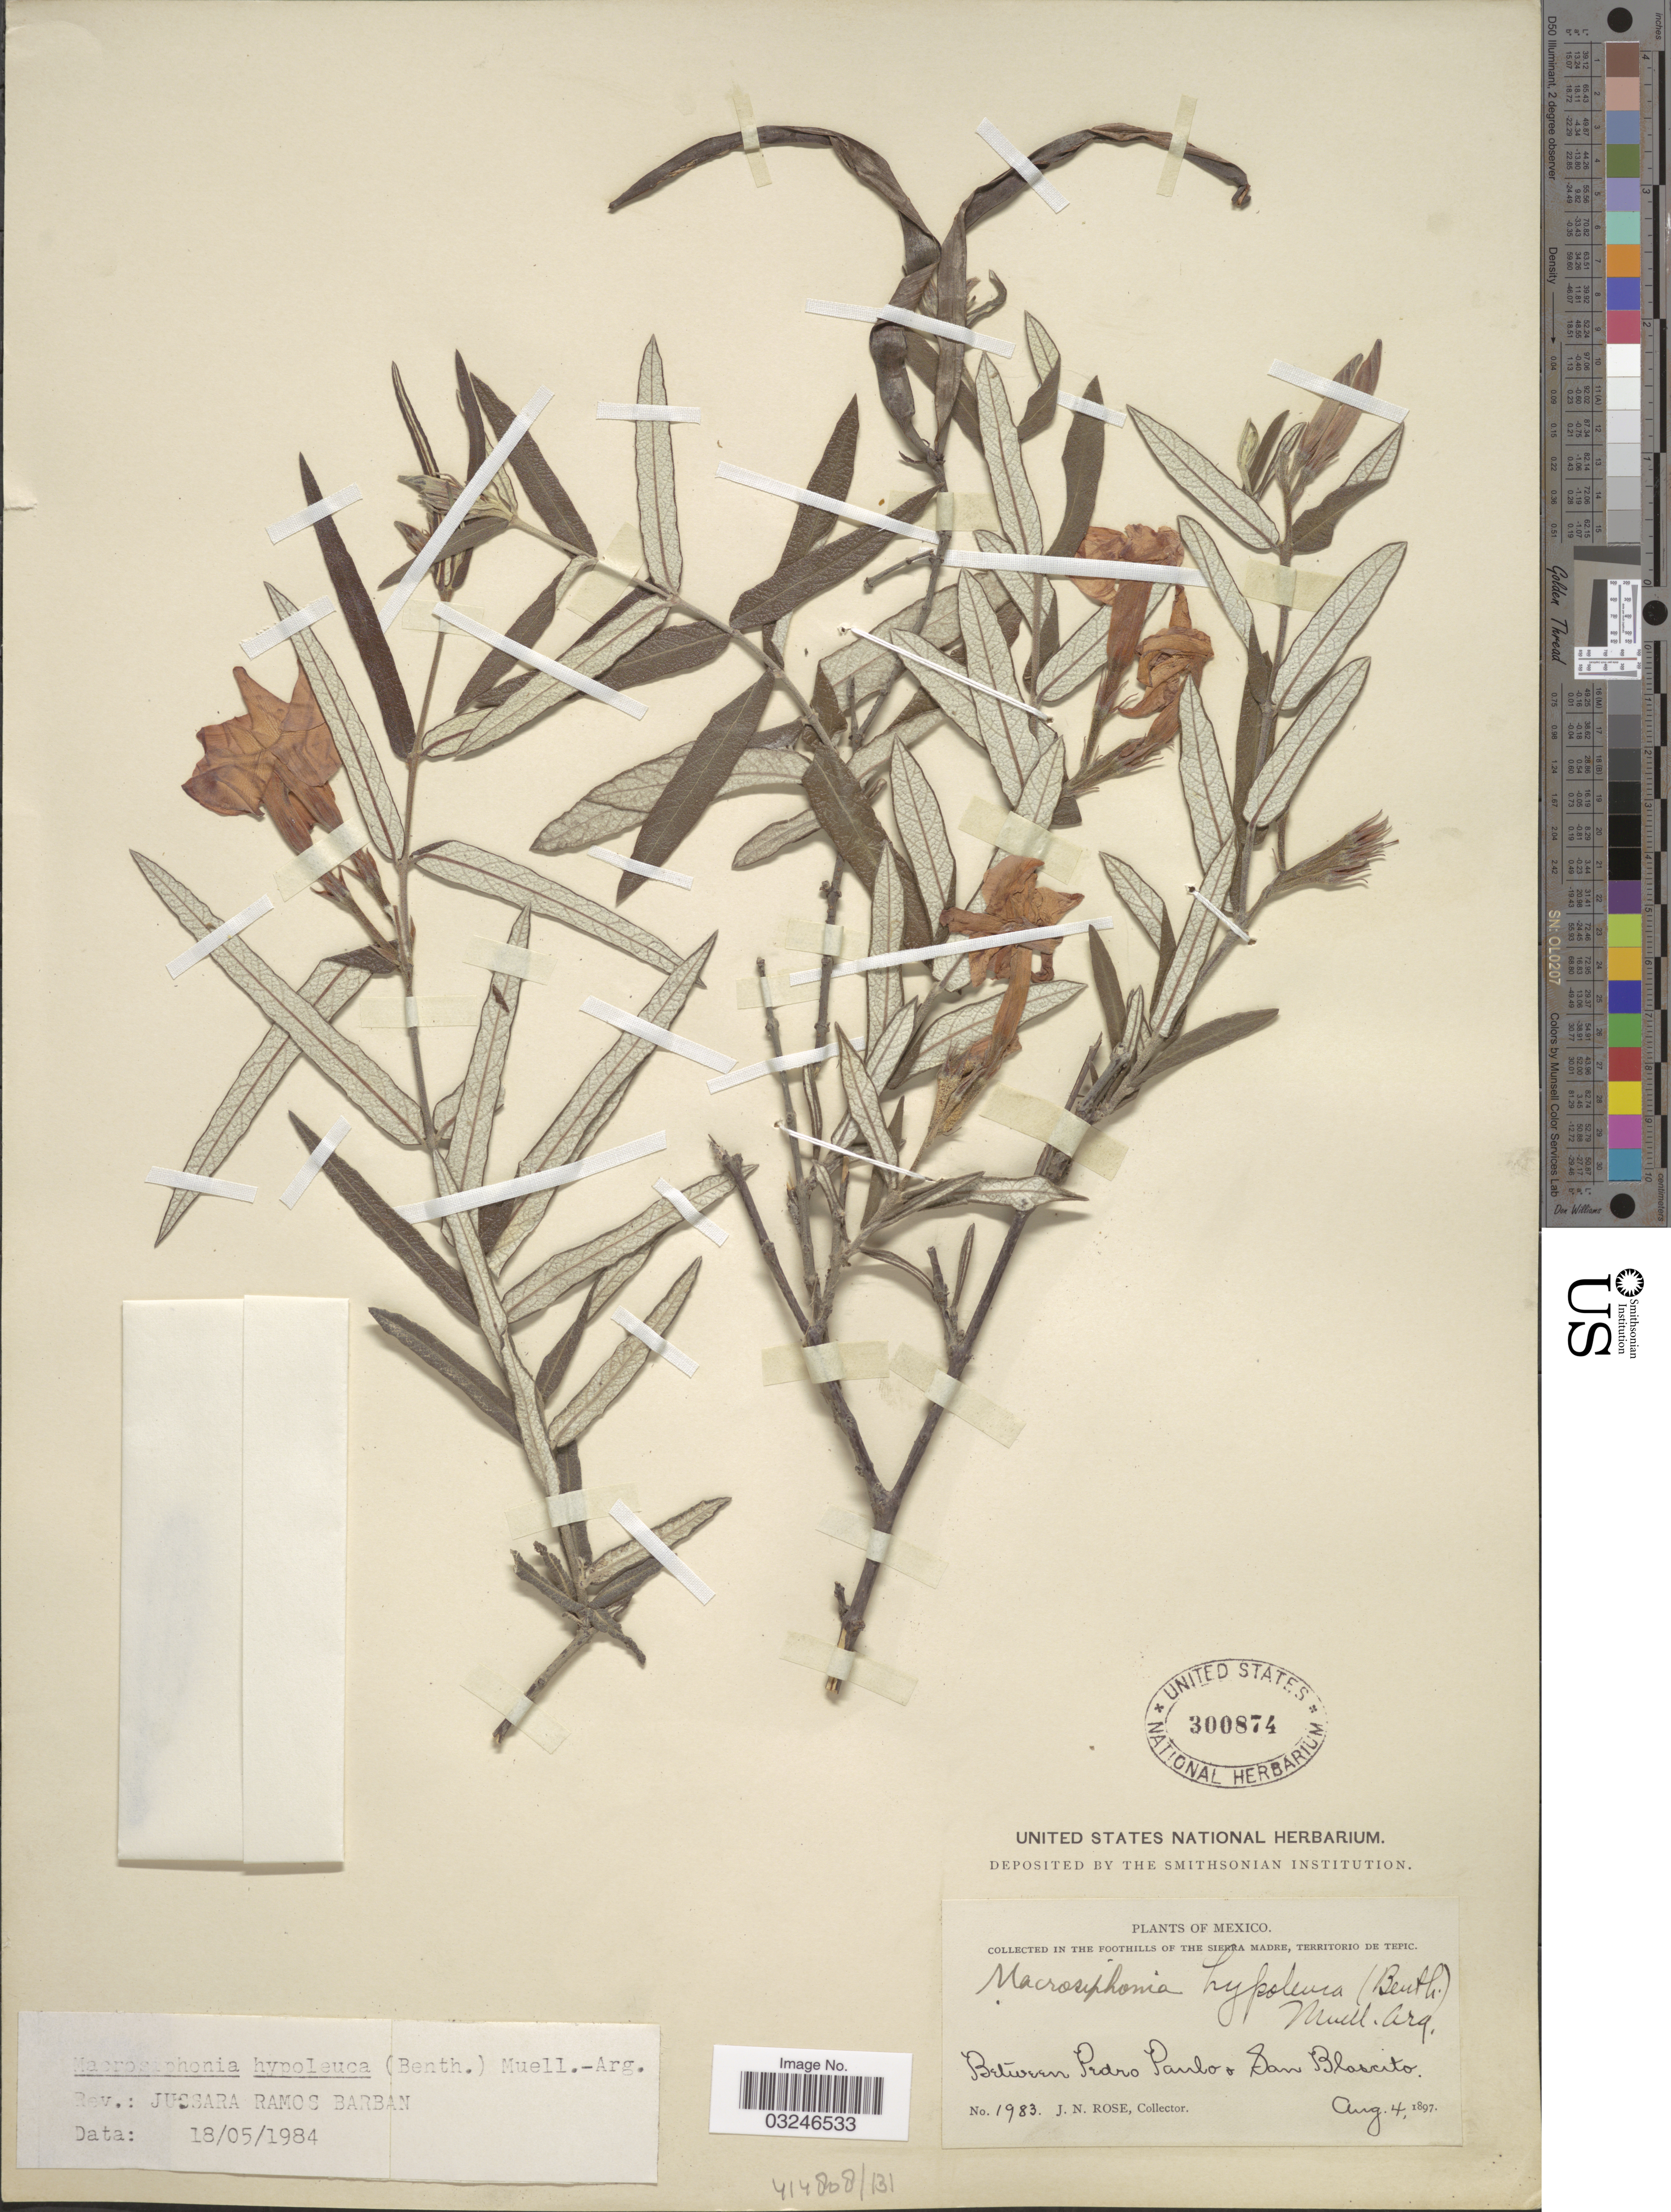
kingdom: Plantae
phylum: Tracheophyta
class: Magnoliopsida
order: Gentianales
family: Apocynaceae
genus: Macrosiphonia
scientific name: Macrosiphonia hypoleuca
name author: (Benth.) Müll. Arg.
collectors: J. N. Rose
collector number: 1983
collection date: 1897-08-04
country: Mexico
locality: In the Foothills of the Sierra Madre, Territorio de Tepic. Between Pedro Paulo & San Blascito.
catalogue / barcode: US 300874